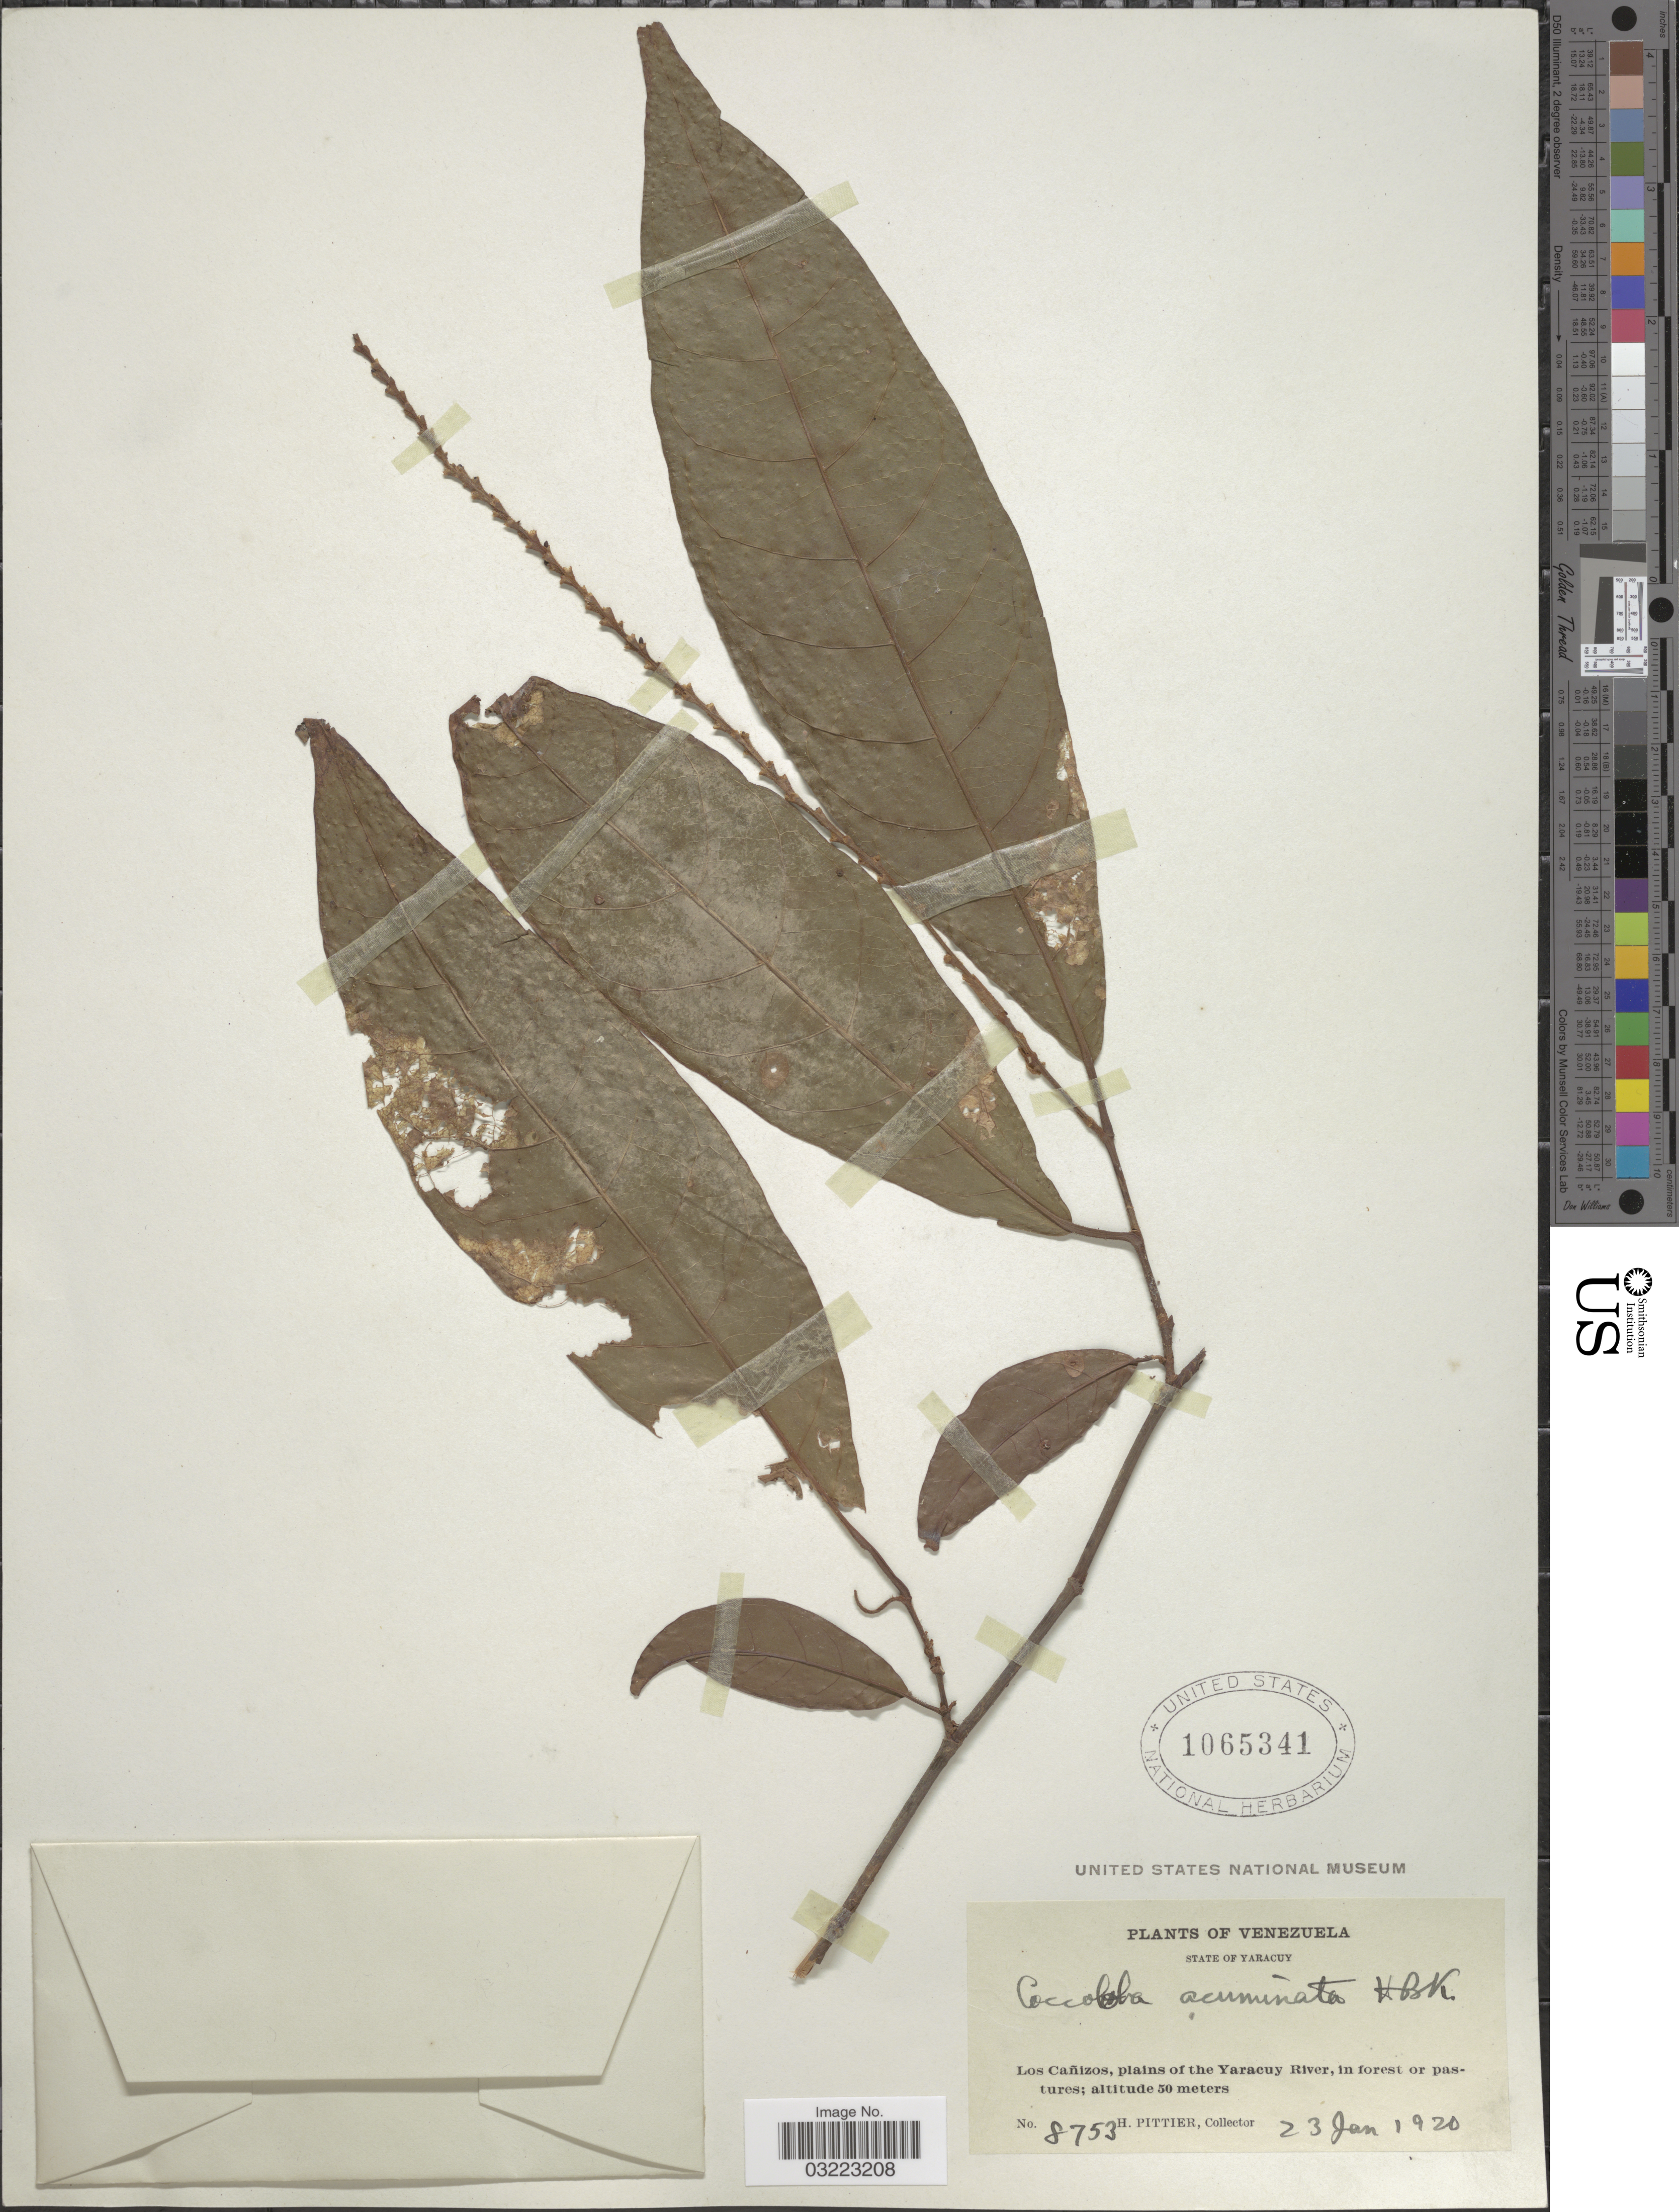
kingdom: Plantae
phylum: Tracheophyta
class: Magnoliopsida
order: Caryophyllales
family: Polygonaceae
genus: Coccoloba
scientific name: Coccoloba acuminata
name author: Kunth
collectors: H. F. Pittier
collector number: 8753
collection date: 1920-01-23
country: Venezuela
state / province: Yaracuy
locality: Los Cañizos, plains of the Yaracuy River, in forest or pastures.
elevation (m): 50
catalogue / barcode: US 1065341